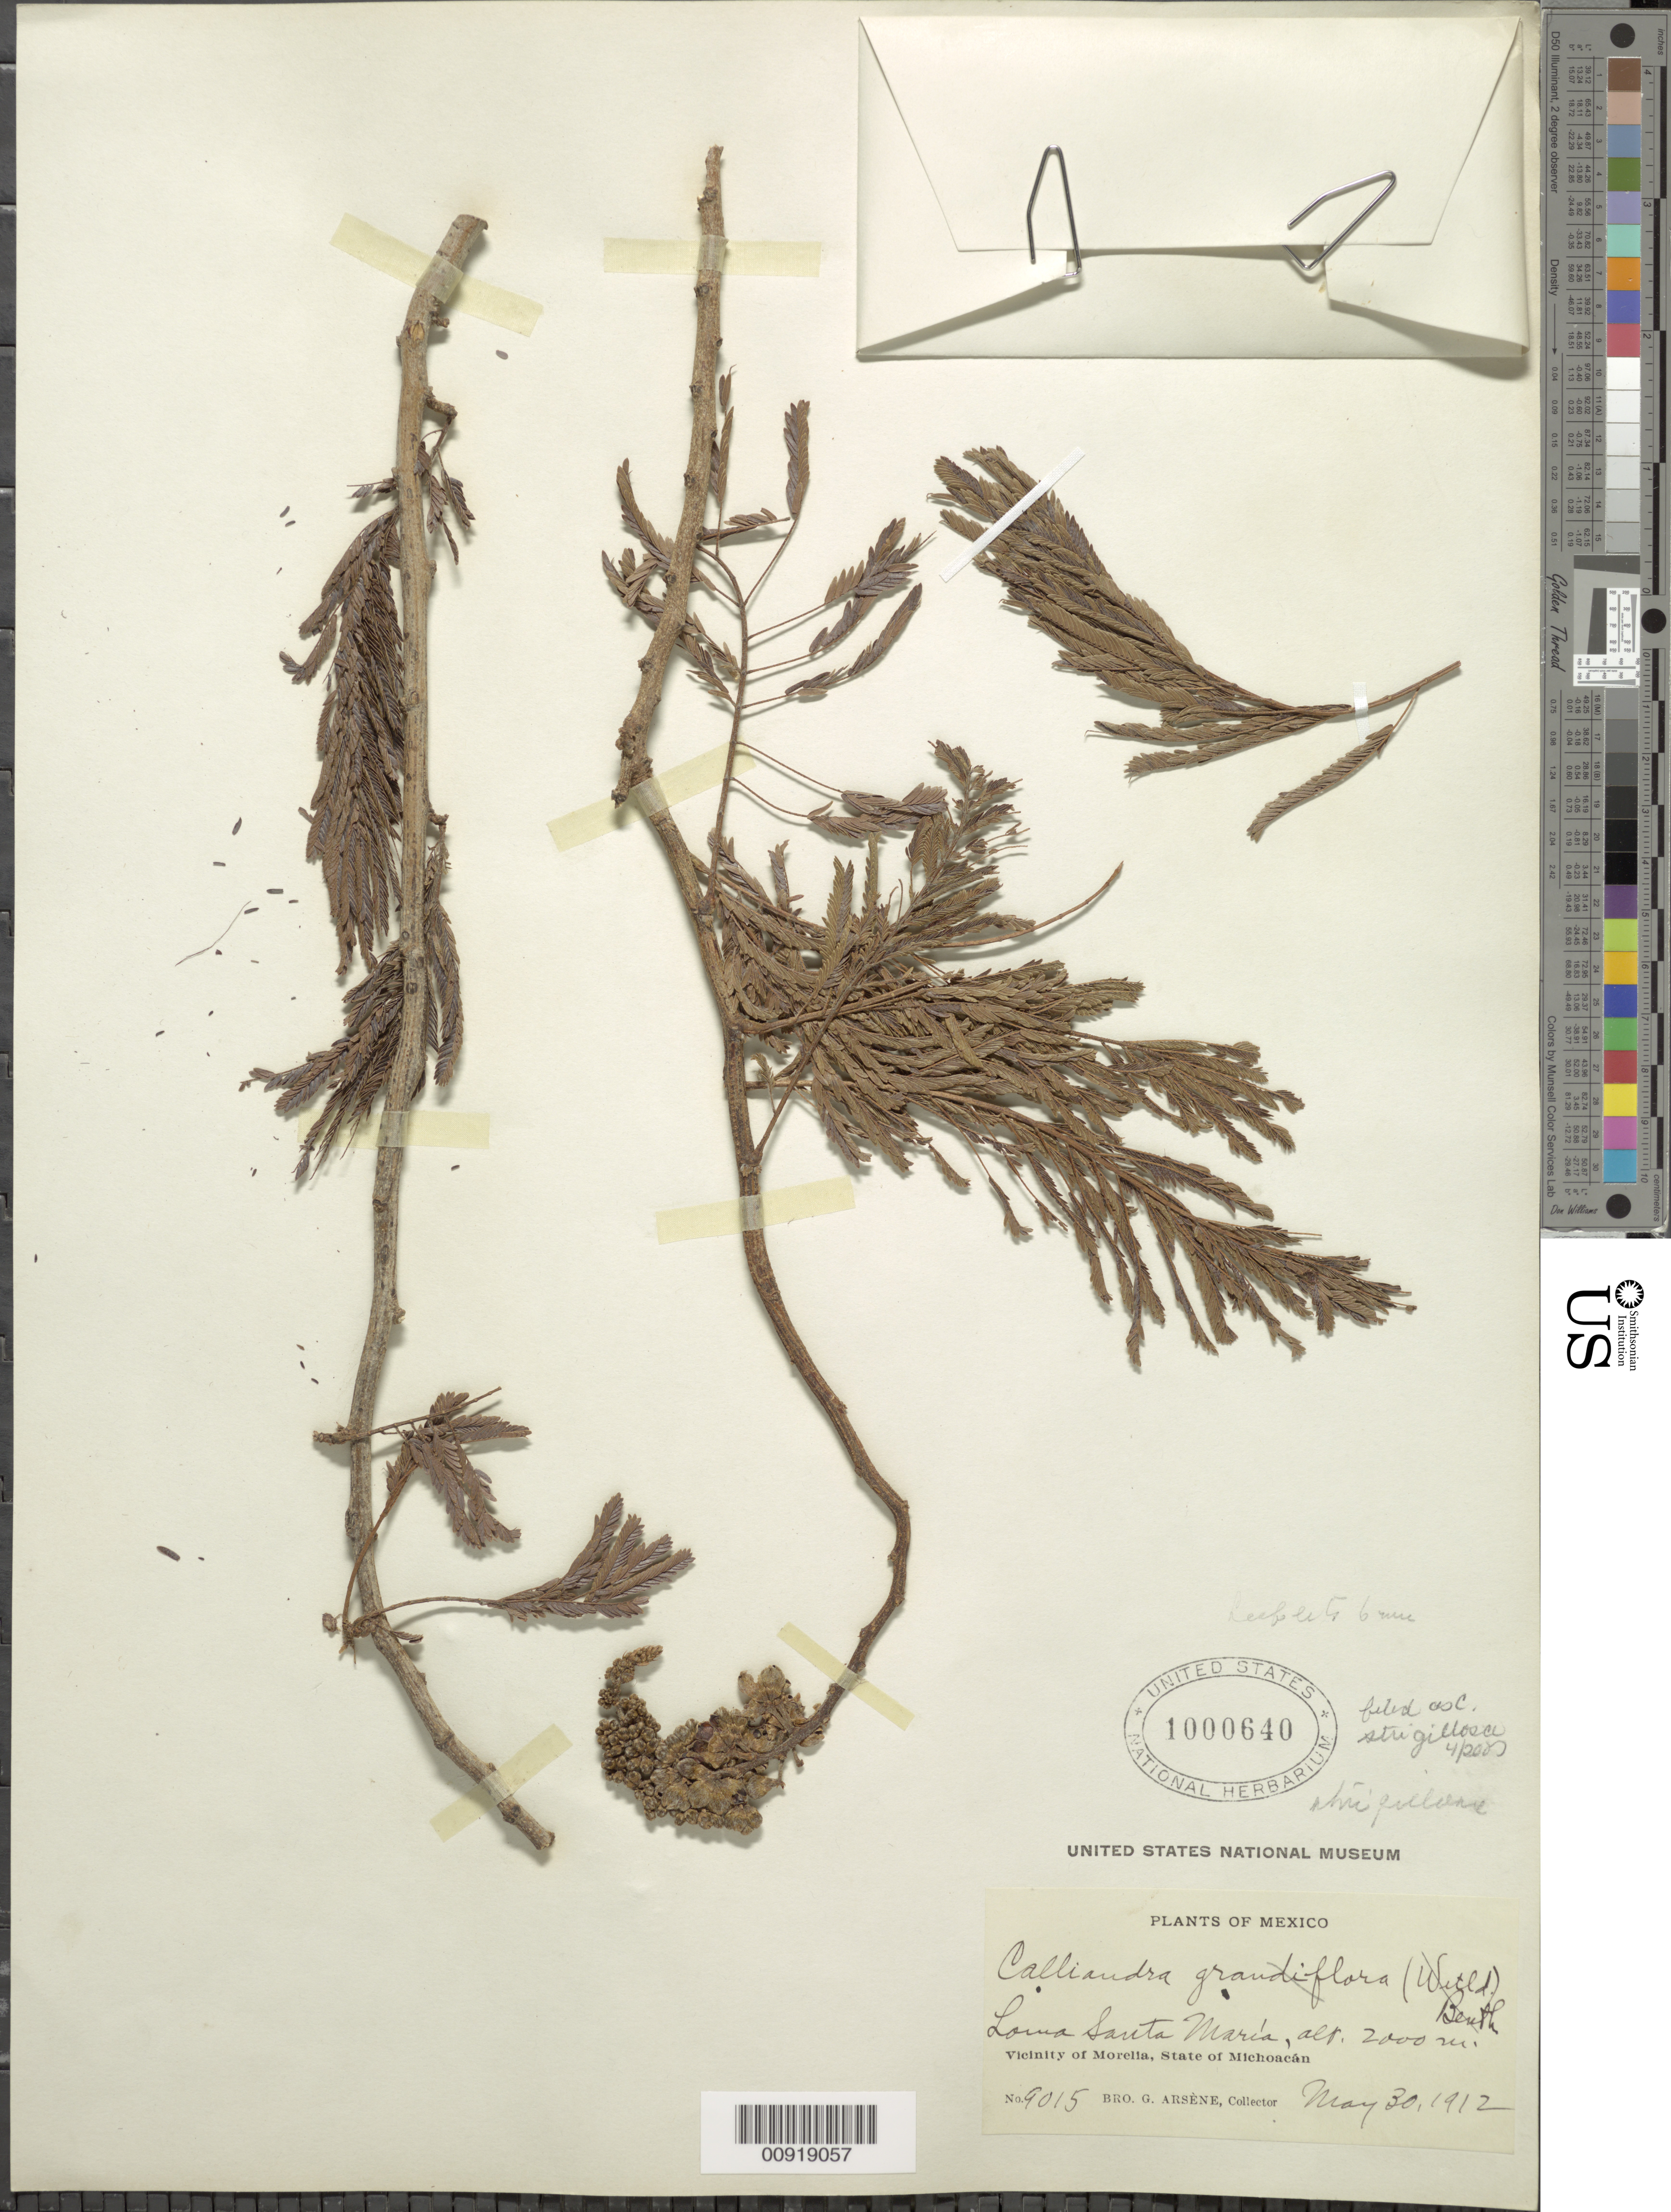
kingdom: Plantae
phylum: Tracheophyta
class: Magnoliopsida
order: Fabales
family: Fabaceae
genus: Calliandra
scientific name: Calliandra strigillosa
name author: (Britton & Rose) Standl. ex Leavenw.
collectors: Bro. G. Arsène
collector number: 9015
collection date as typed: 30 May 1912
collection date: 1912-05-30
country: Mexico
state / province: Michoacán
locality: Loma Sta. Maria. Vicinity of Morelia, State of Michoacán.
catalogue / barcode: US 1000640